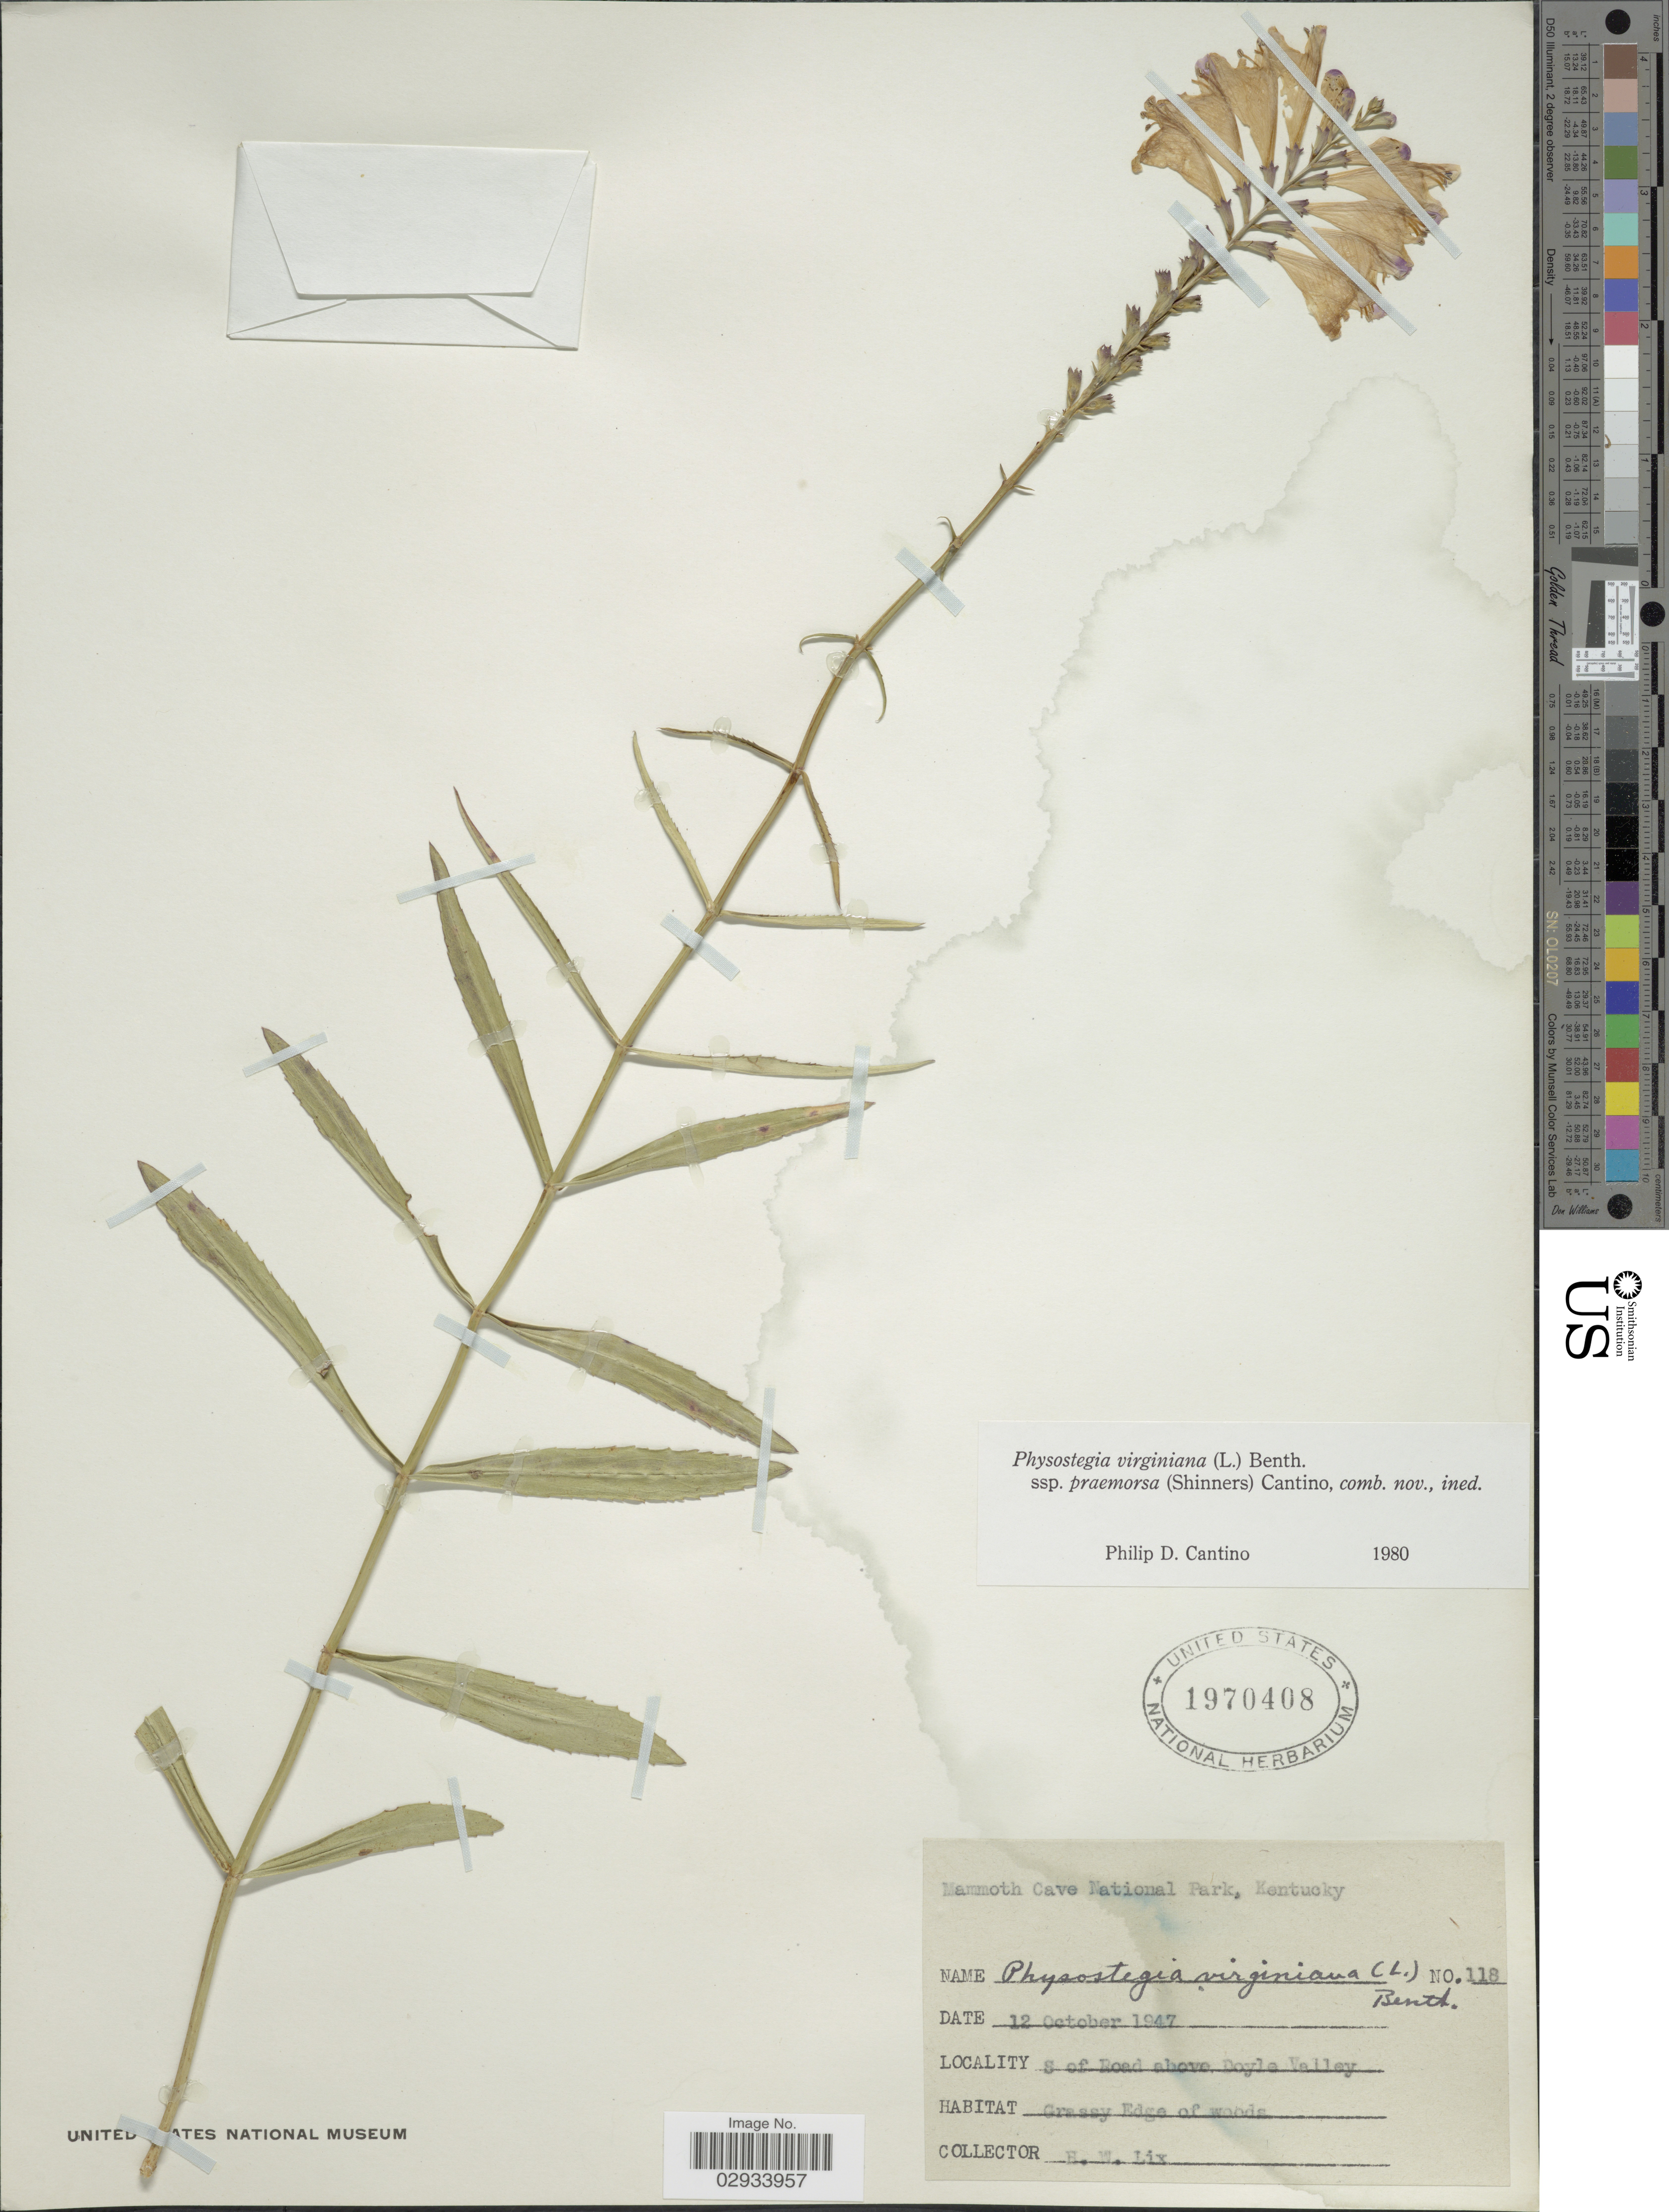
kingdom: Plantae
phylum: Tracheophyta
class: Magnoliopsida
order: Lamiales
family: Lamiaceae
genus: Physostegia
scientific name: Physostegia virginiana subsp. praemorsa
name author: (Shinners) P.D. Cantino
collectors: H. W. Lix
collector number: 118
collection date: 1947-10-12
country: United States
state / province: Kentucky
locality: Mammoth Cave National Park, Kentucky, S of Road above Doyle Valley.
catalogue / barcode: US 1970408